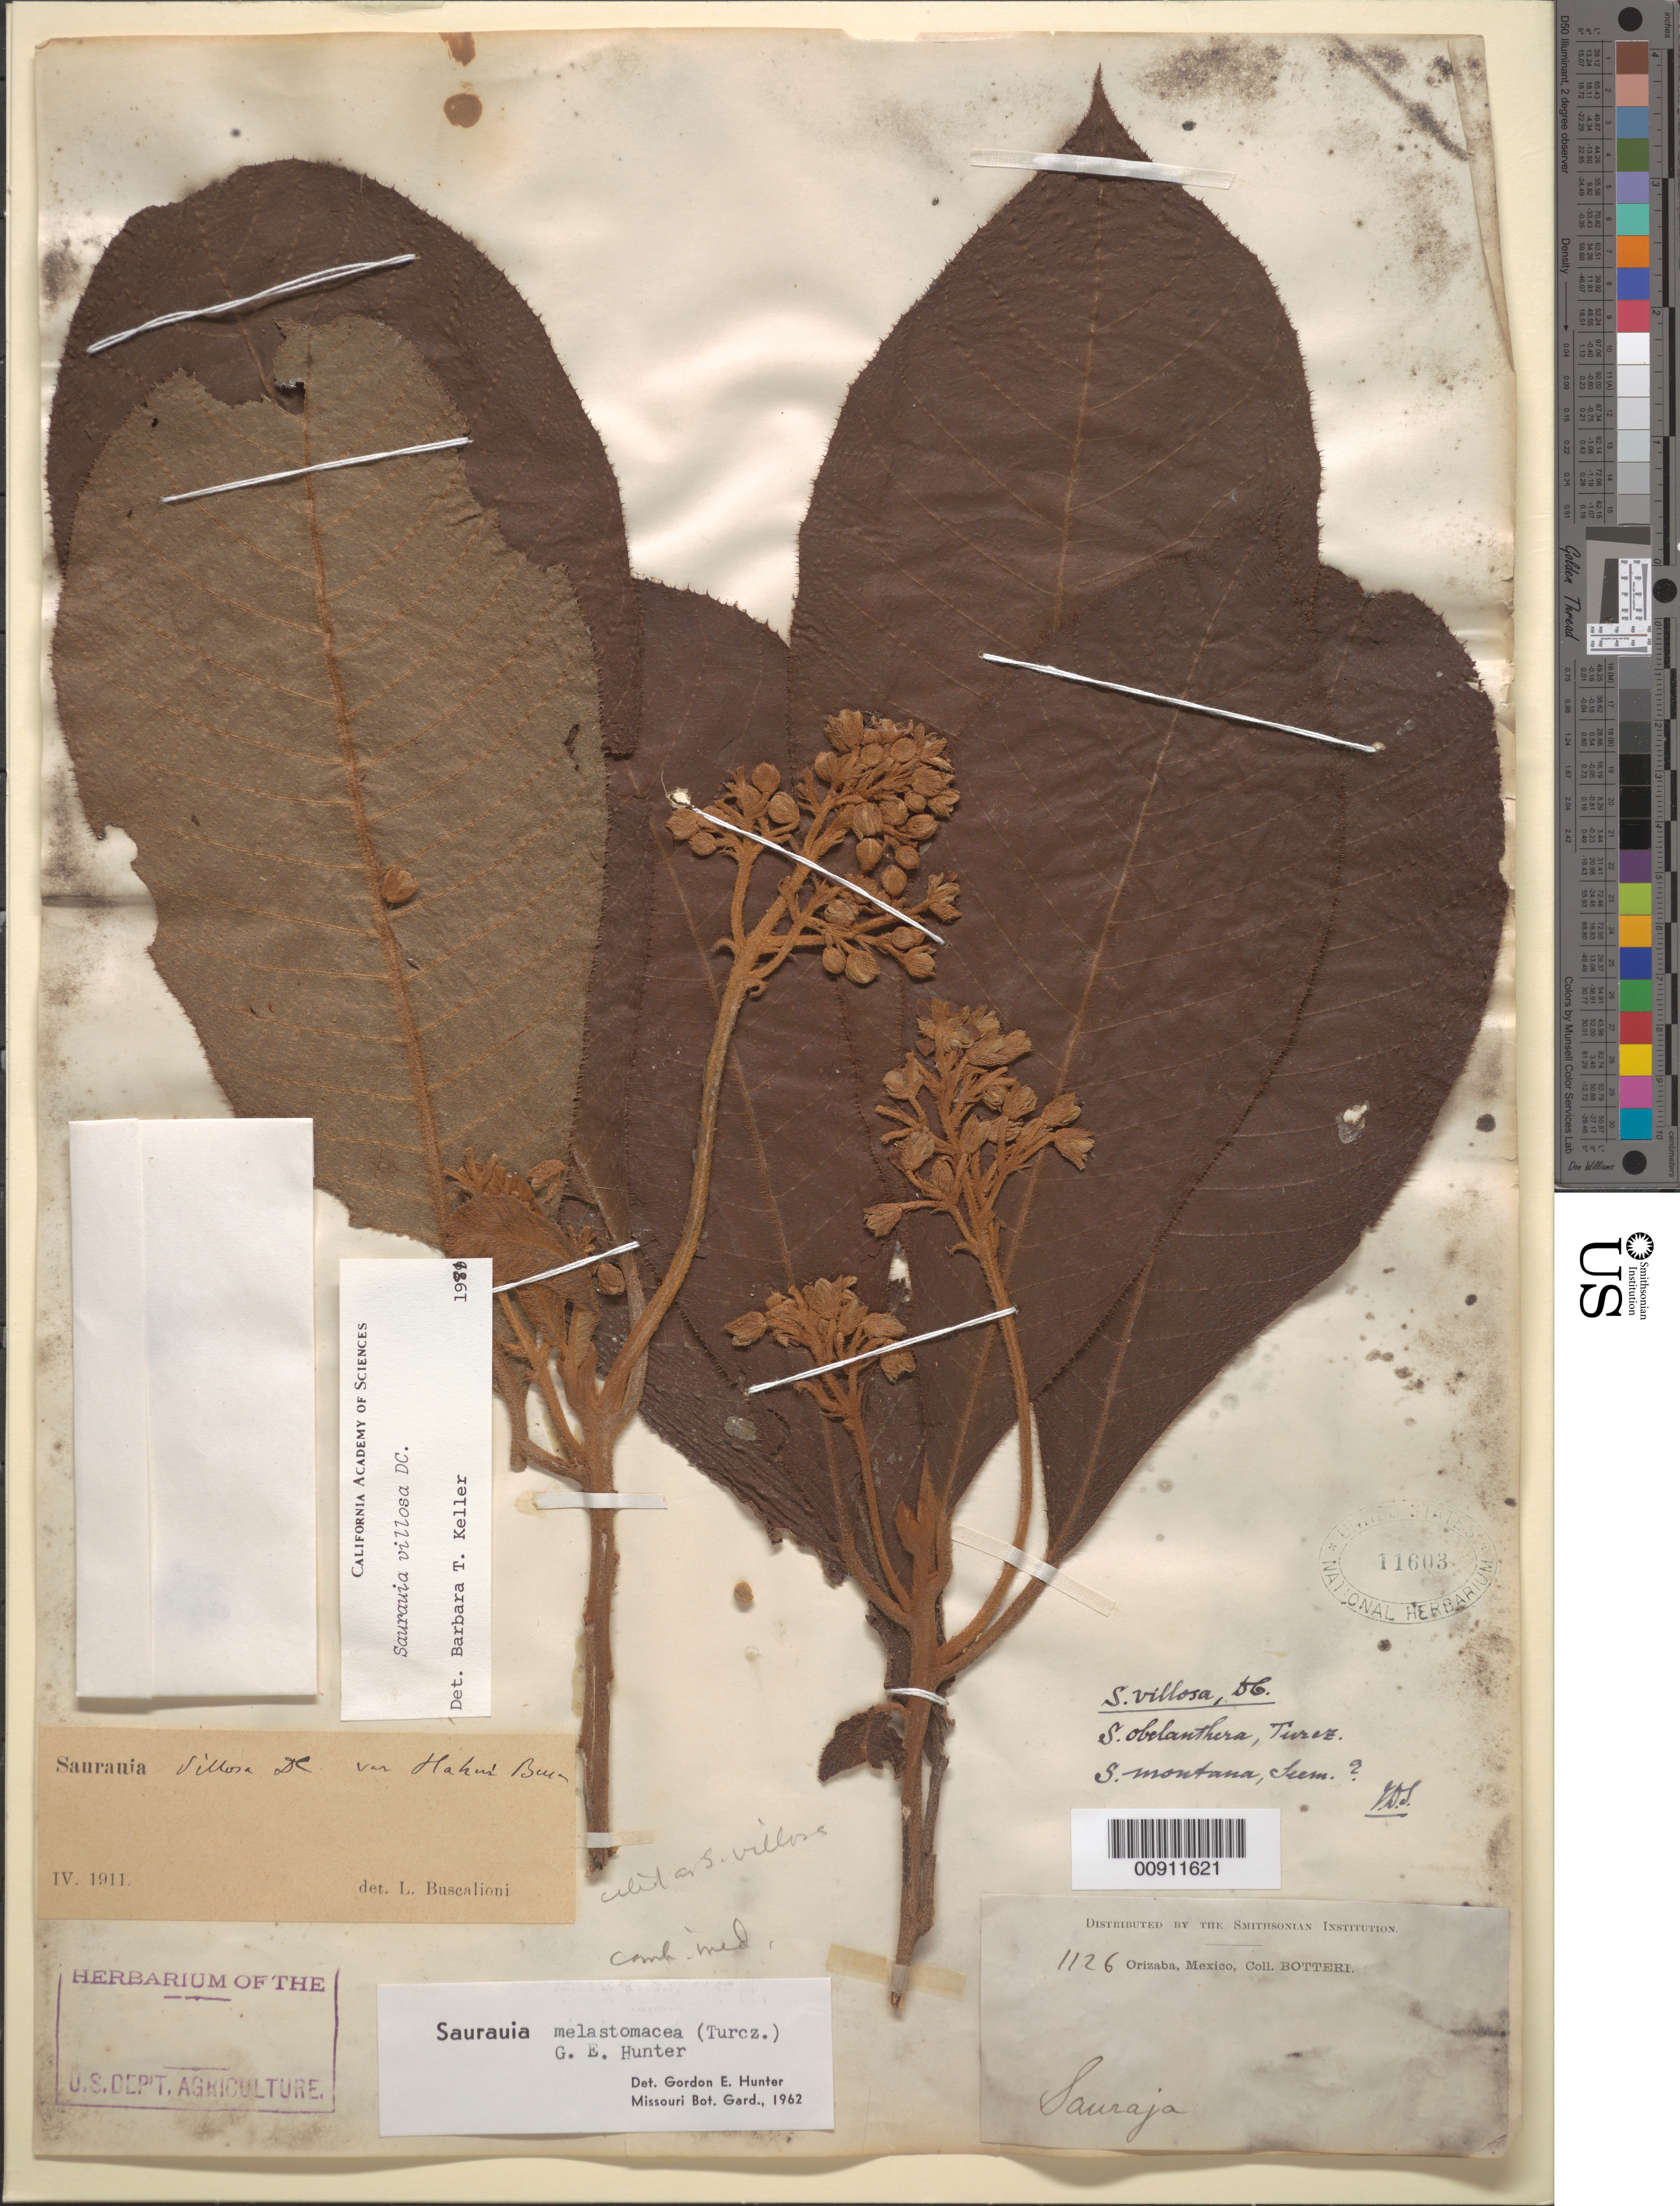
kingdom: Plantae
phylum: Tracheophyta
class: Magnoliopsida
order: Ericales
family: Actinidiaceae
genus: Saurauia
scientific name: Saurauia villosa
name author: DC.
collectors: M. Botteri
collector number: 1126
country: Mexico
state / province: Veracruz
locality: Orizaba.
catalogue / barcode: US 11603